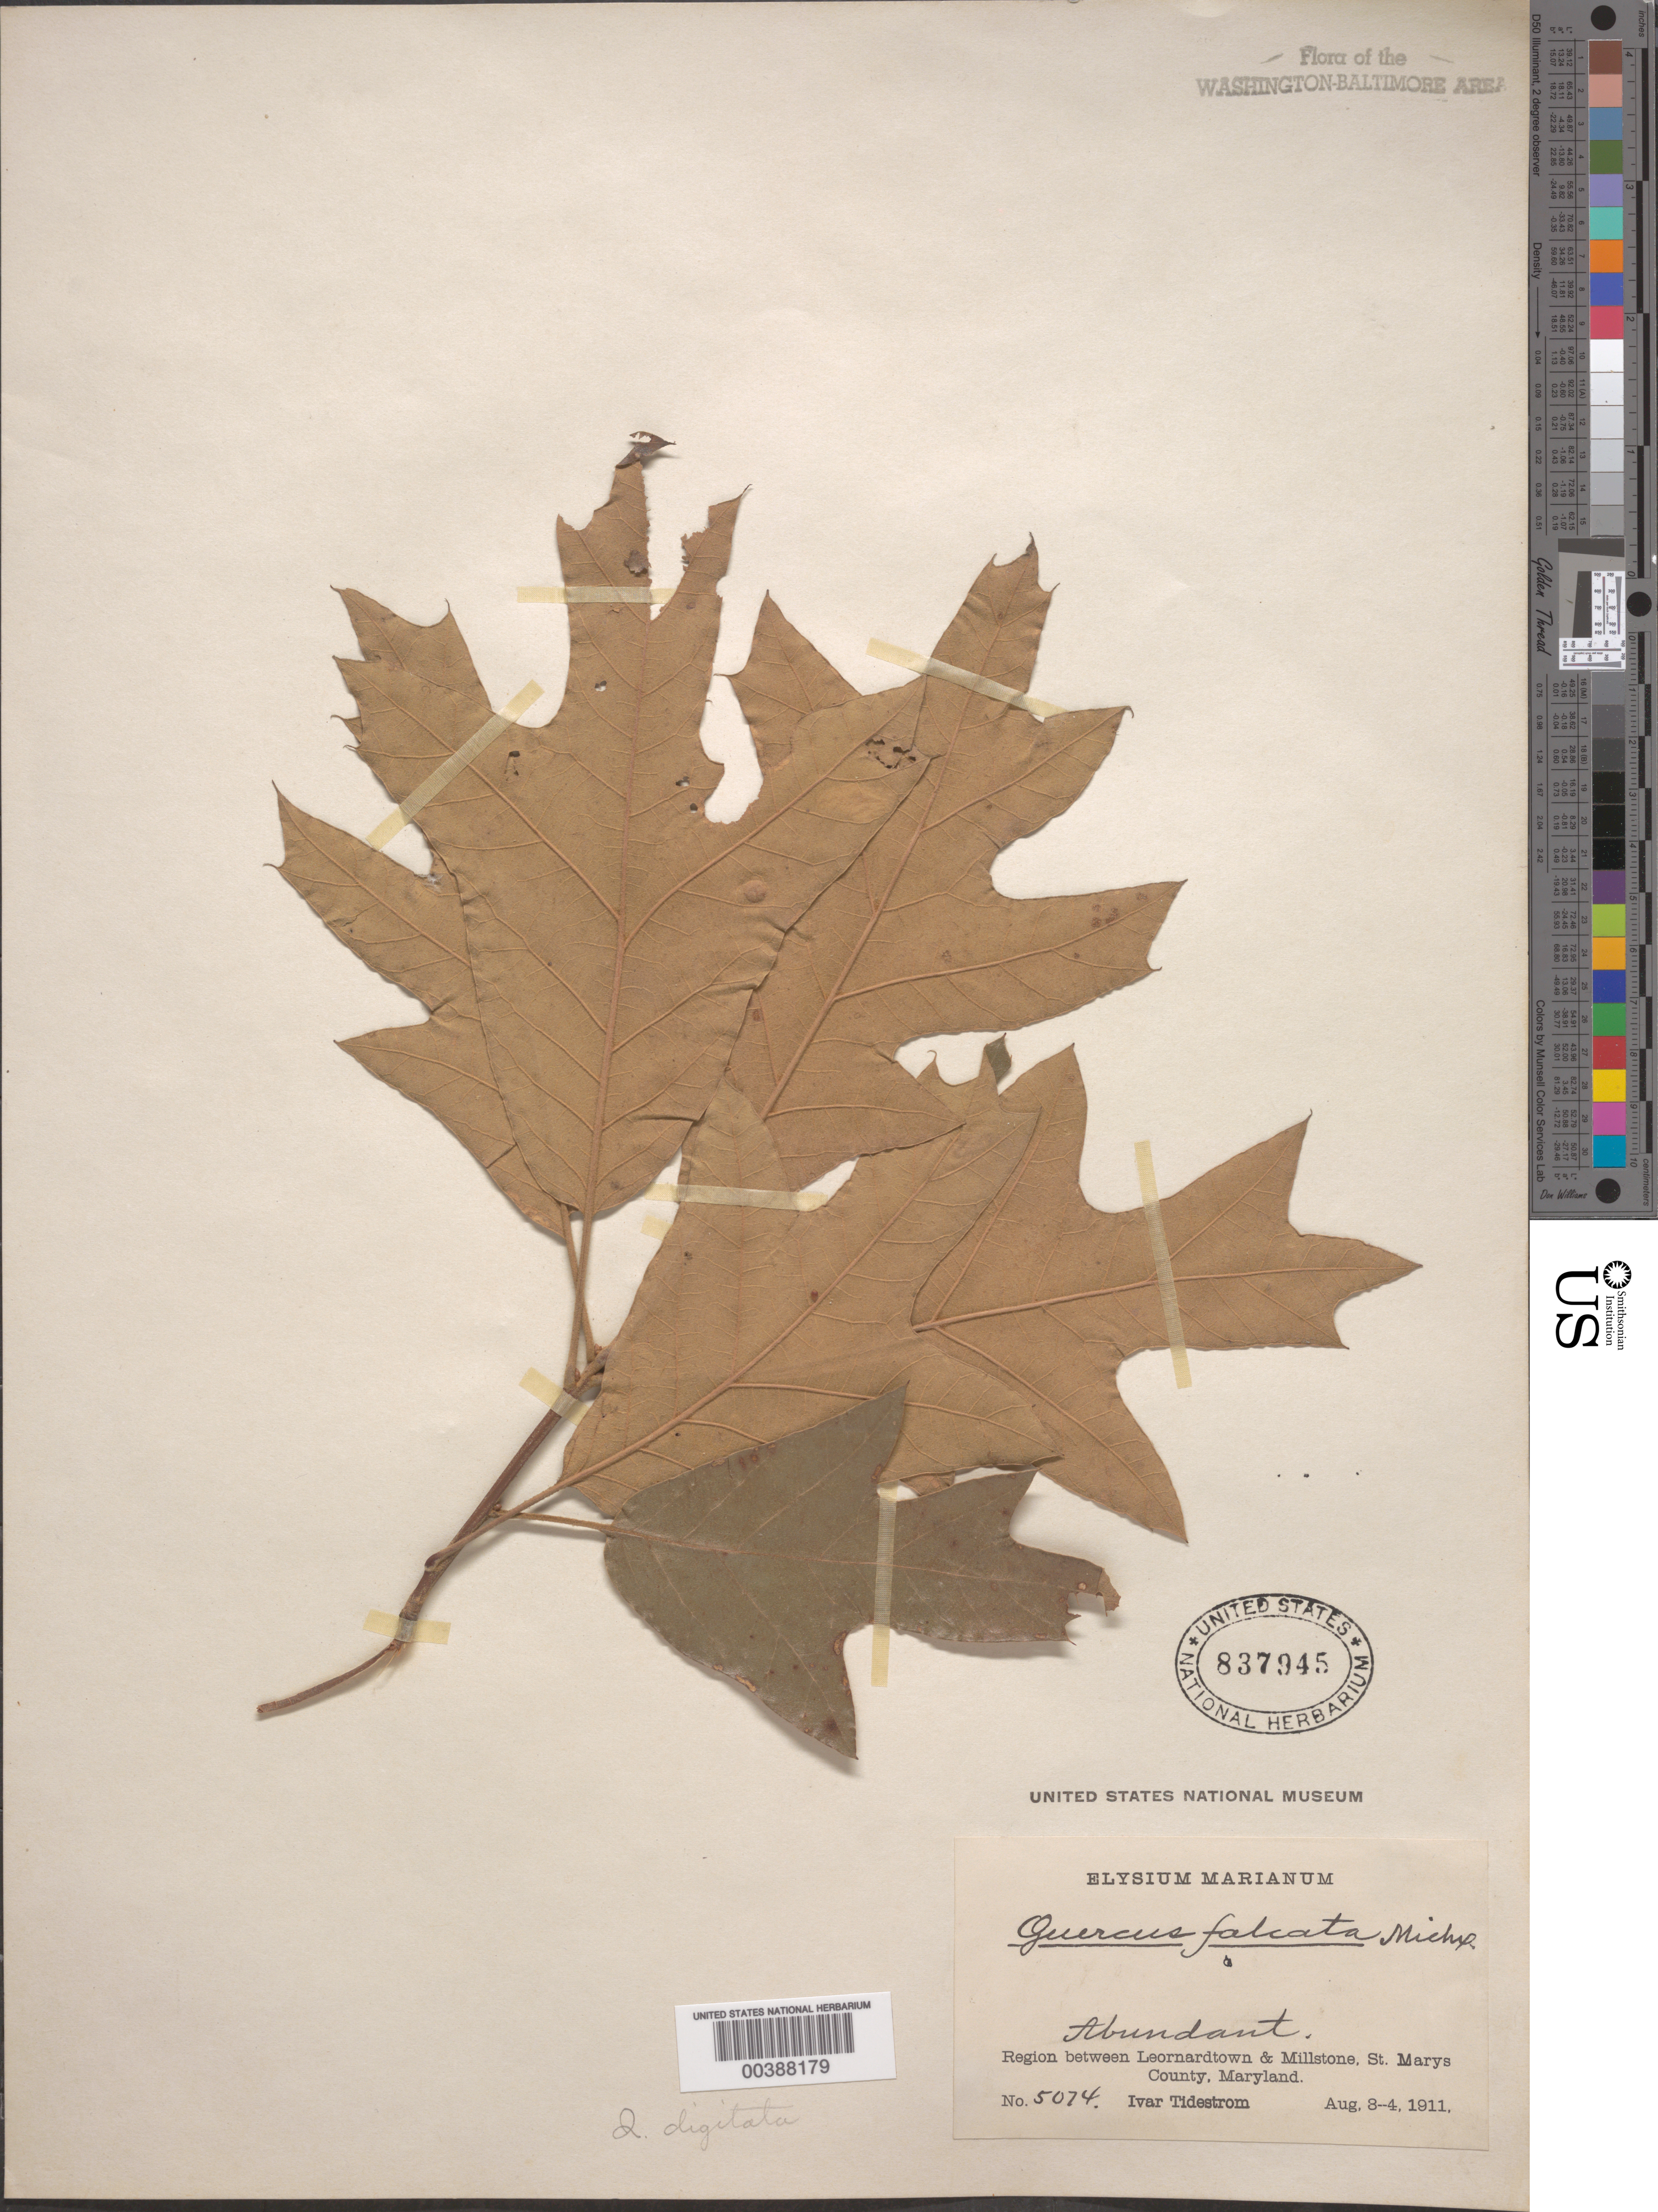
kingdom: Plantae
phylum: Tracheophyta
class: Magnoliopsida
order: Fagales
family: Fagaceae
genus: Quercus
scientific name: Quercus falcata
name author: Michx.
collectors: I. F. Tidestrom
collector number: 5074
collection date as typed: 03 Aug 1911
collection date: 1911-08-03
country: United States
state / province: Maryland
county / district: St. Mary's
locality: Between Leonardtown and Millstone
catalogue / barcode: US 837945